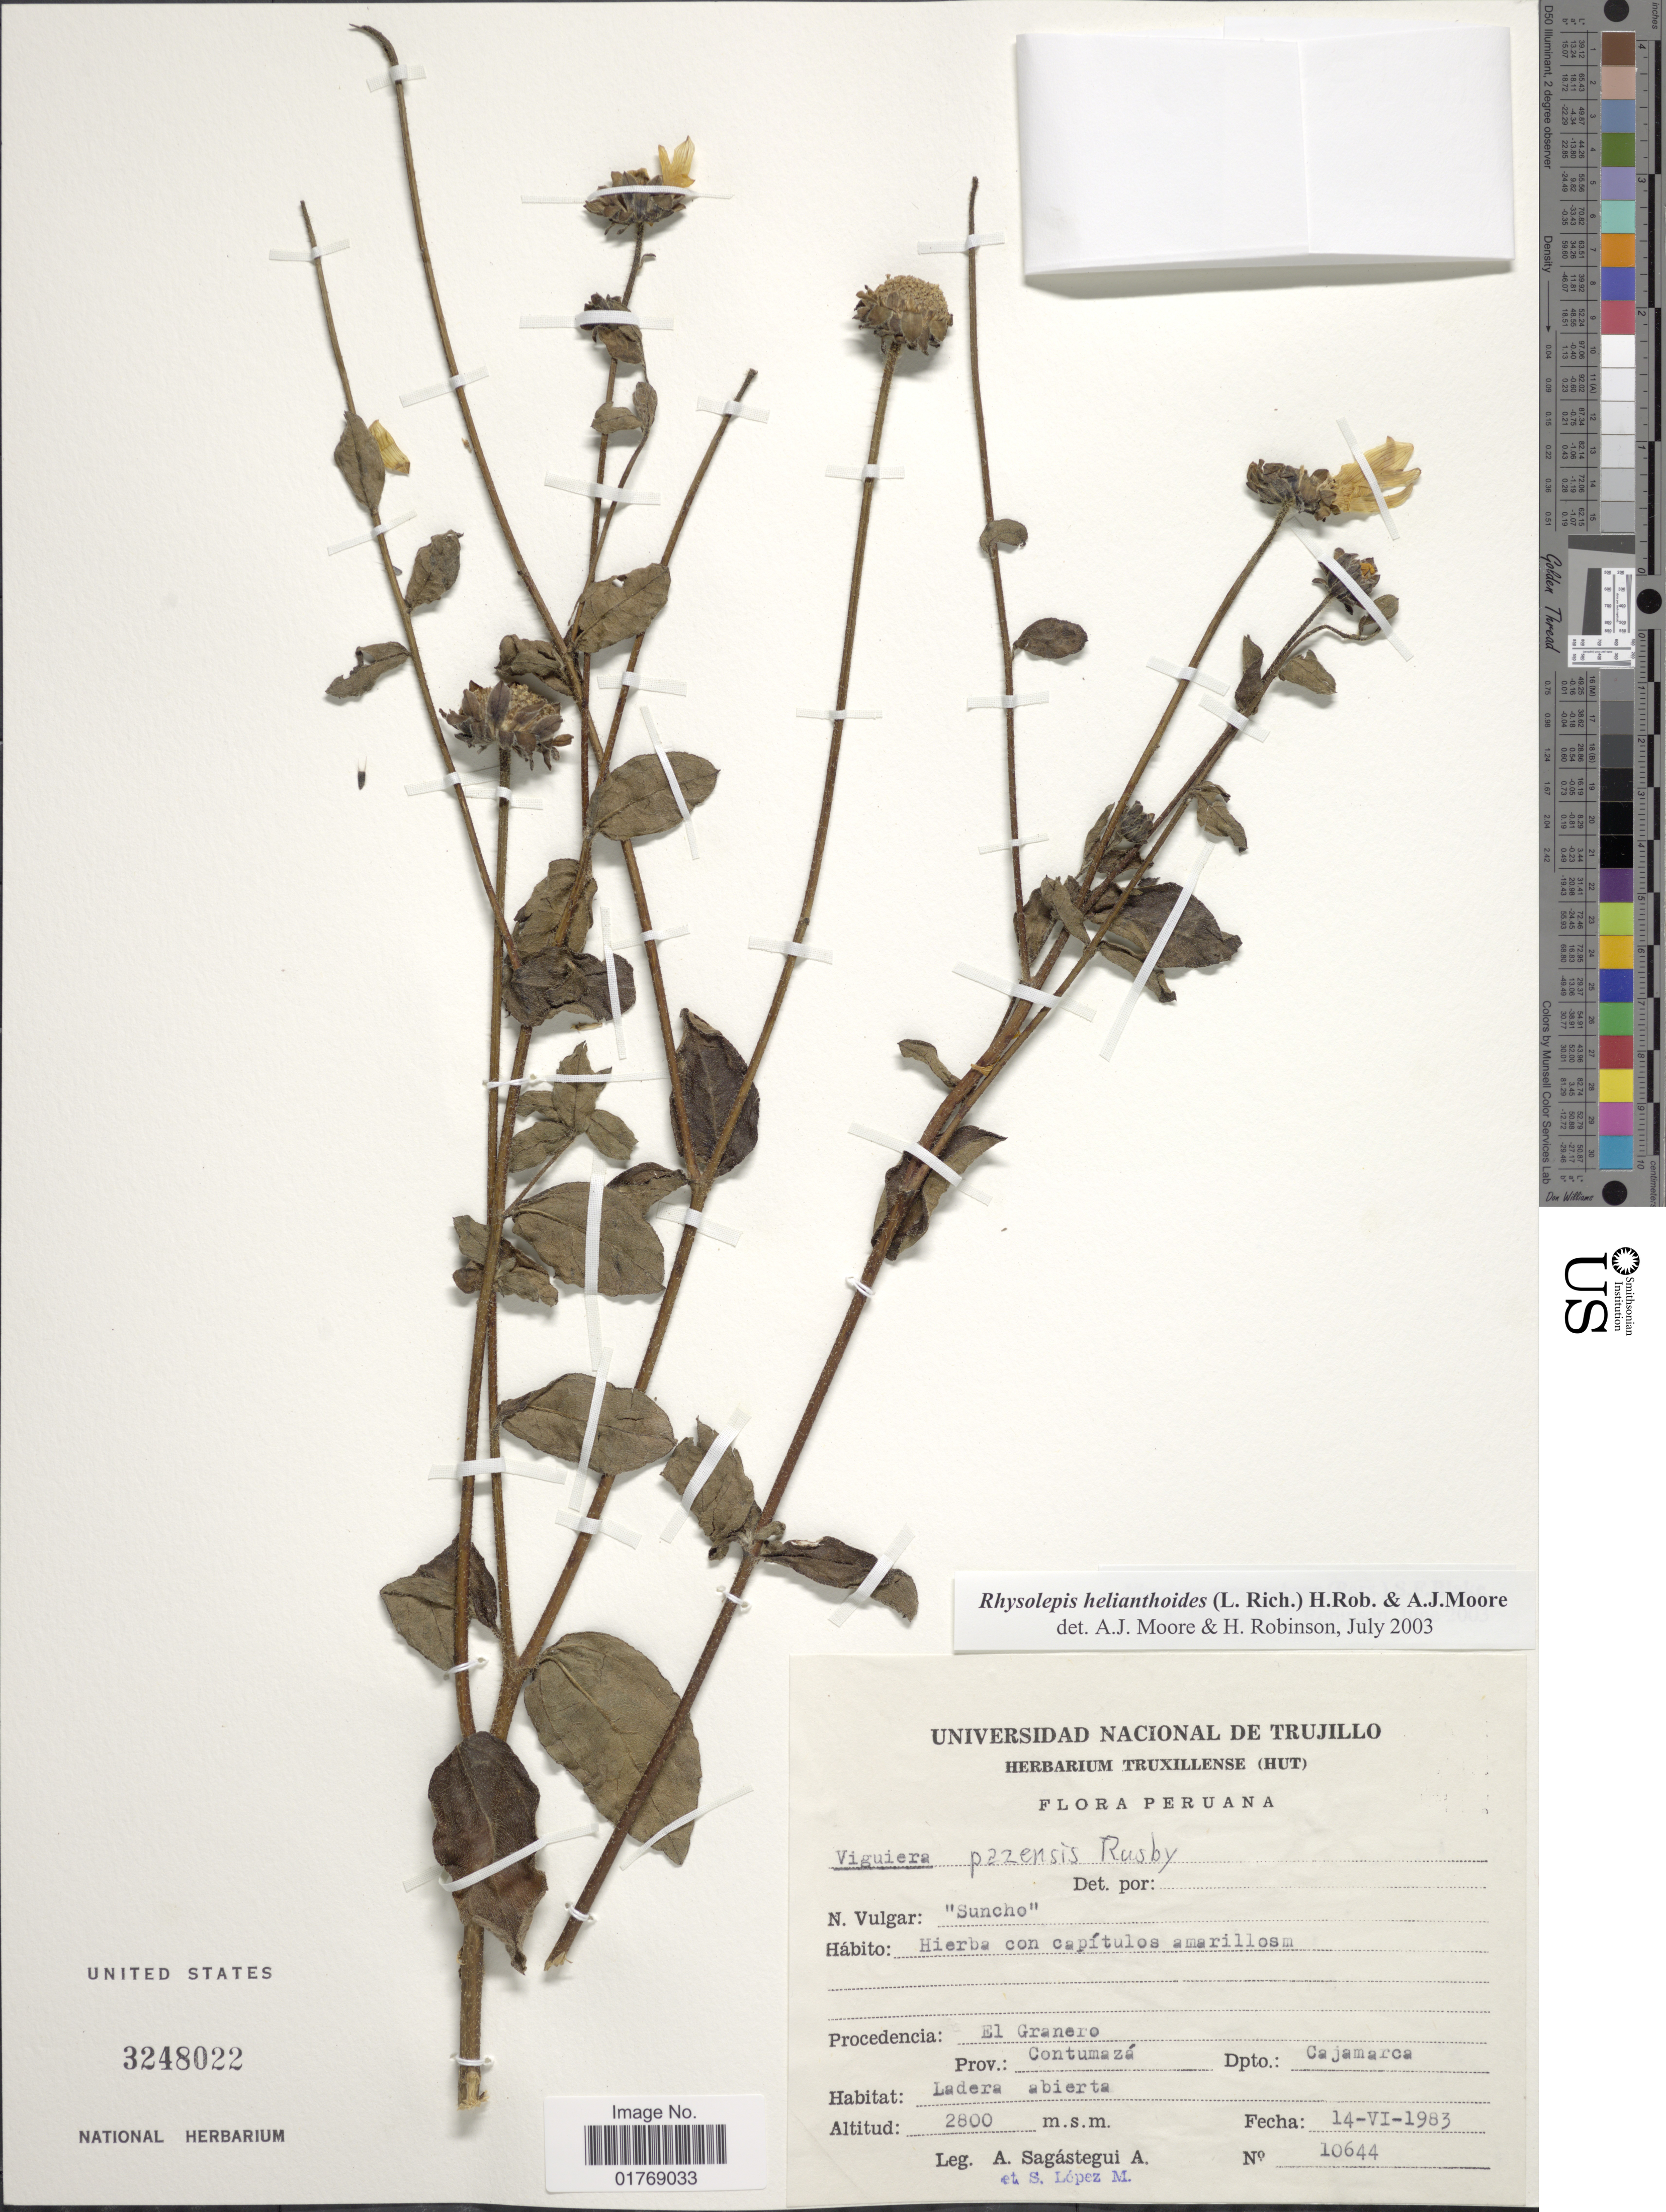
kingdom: Plantae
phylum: Tracheophyta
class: Magnoliopsida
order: Asterales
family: Asteraceae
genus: Viguiera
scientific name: Viguiera procumbens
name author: (Pers.) S.F. Blake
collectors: A. Sagástegui A. & S. Lopez M.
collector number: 10644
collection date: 1983-06-14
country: Peru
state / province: Cajamarca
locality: El Granero. Prov.: Contumazá. Dpto.: Cajamarca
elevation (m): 2800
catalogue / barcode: US 3248022